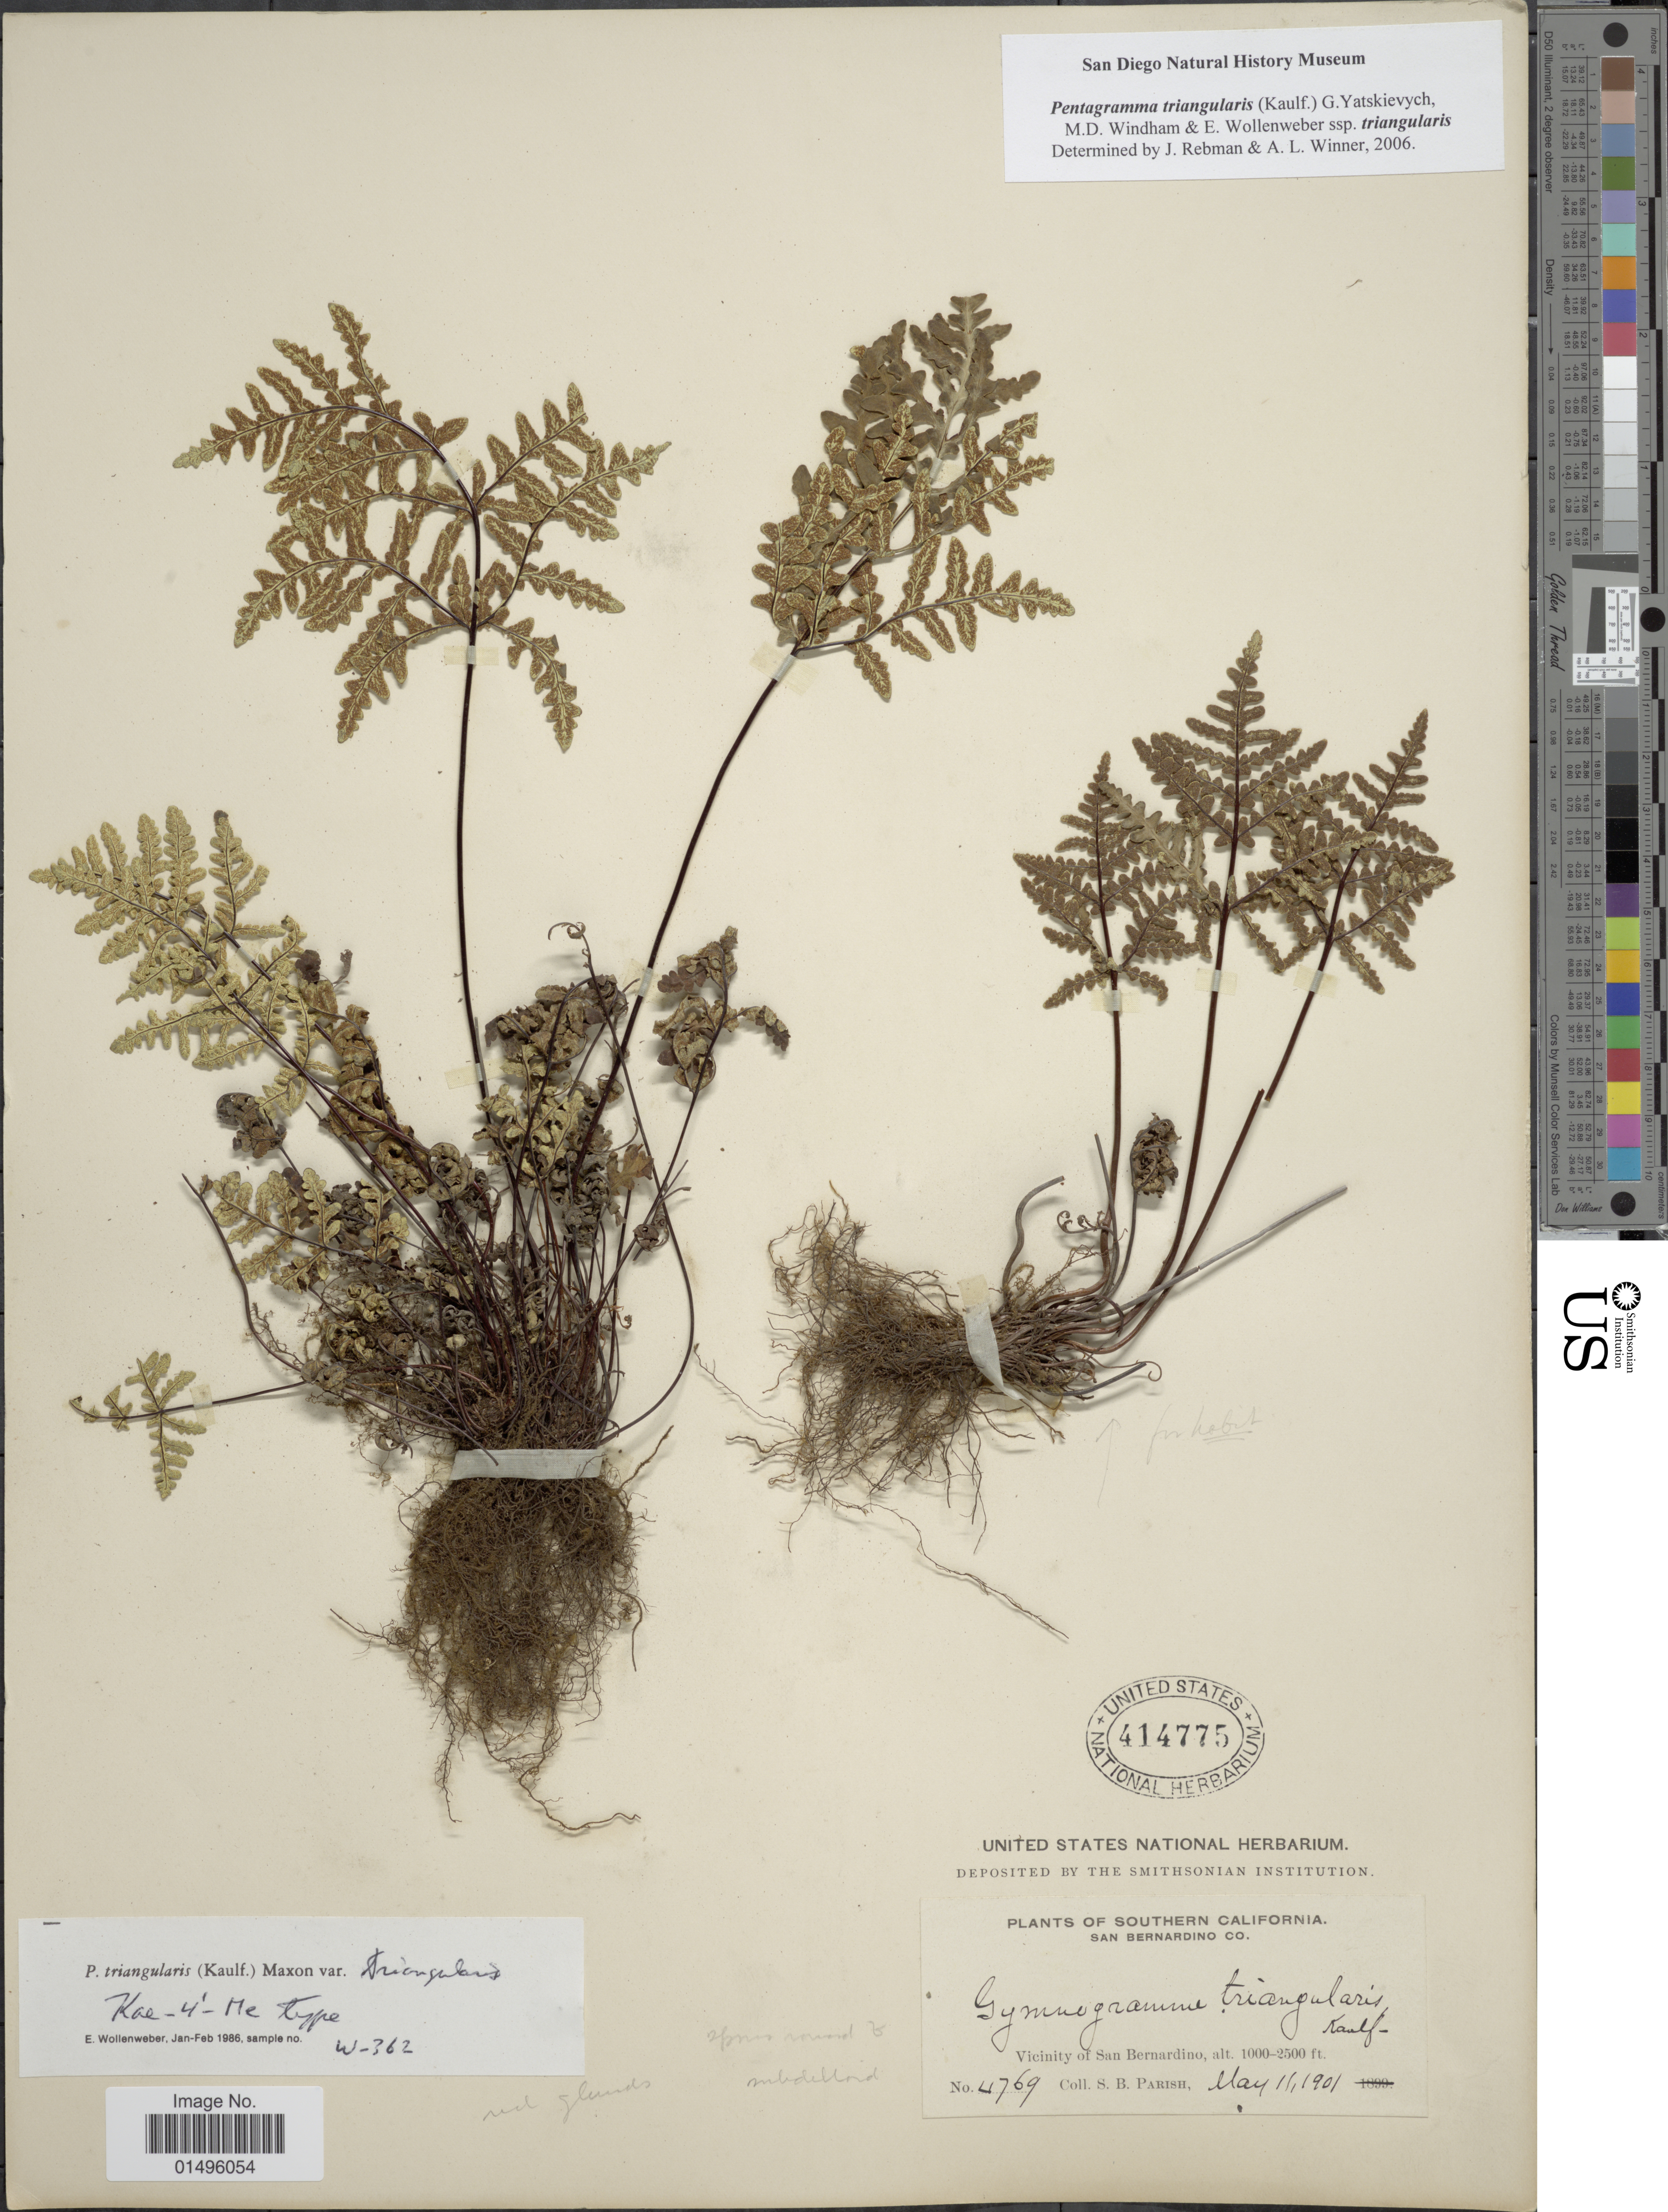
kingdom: Plantae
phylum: Tracheophyta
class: Polypodiopsida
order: Polypodiales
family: Pteridaceae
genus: Pentagramma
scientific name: Pentagramma triangularis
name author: (Kaulf.) Yatsk. et al.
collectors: S. B. Parish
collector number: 4769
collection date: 1901-05-11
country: United States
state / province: California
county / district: San Bernardino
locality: Southern California, San Bernardino Co., Vicinity of San Bernardino.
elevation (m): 305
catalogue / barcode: US 414775